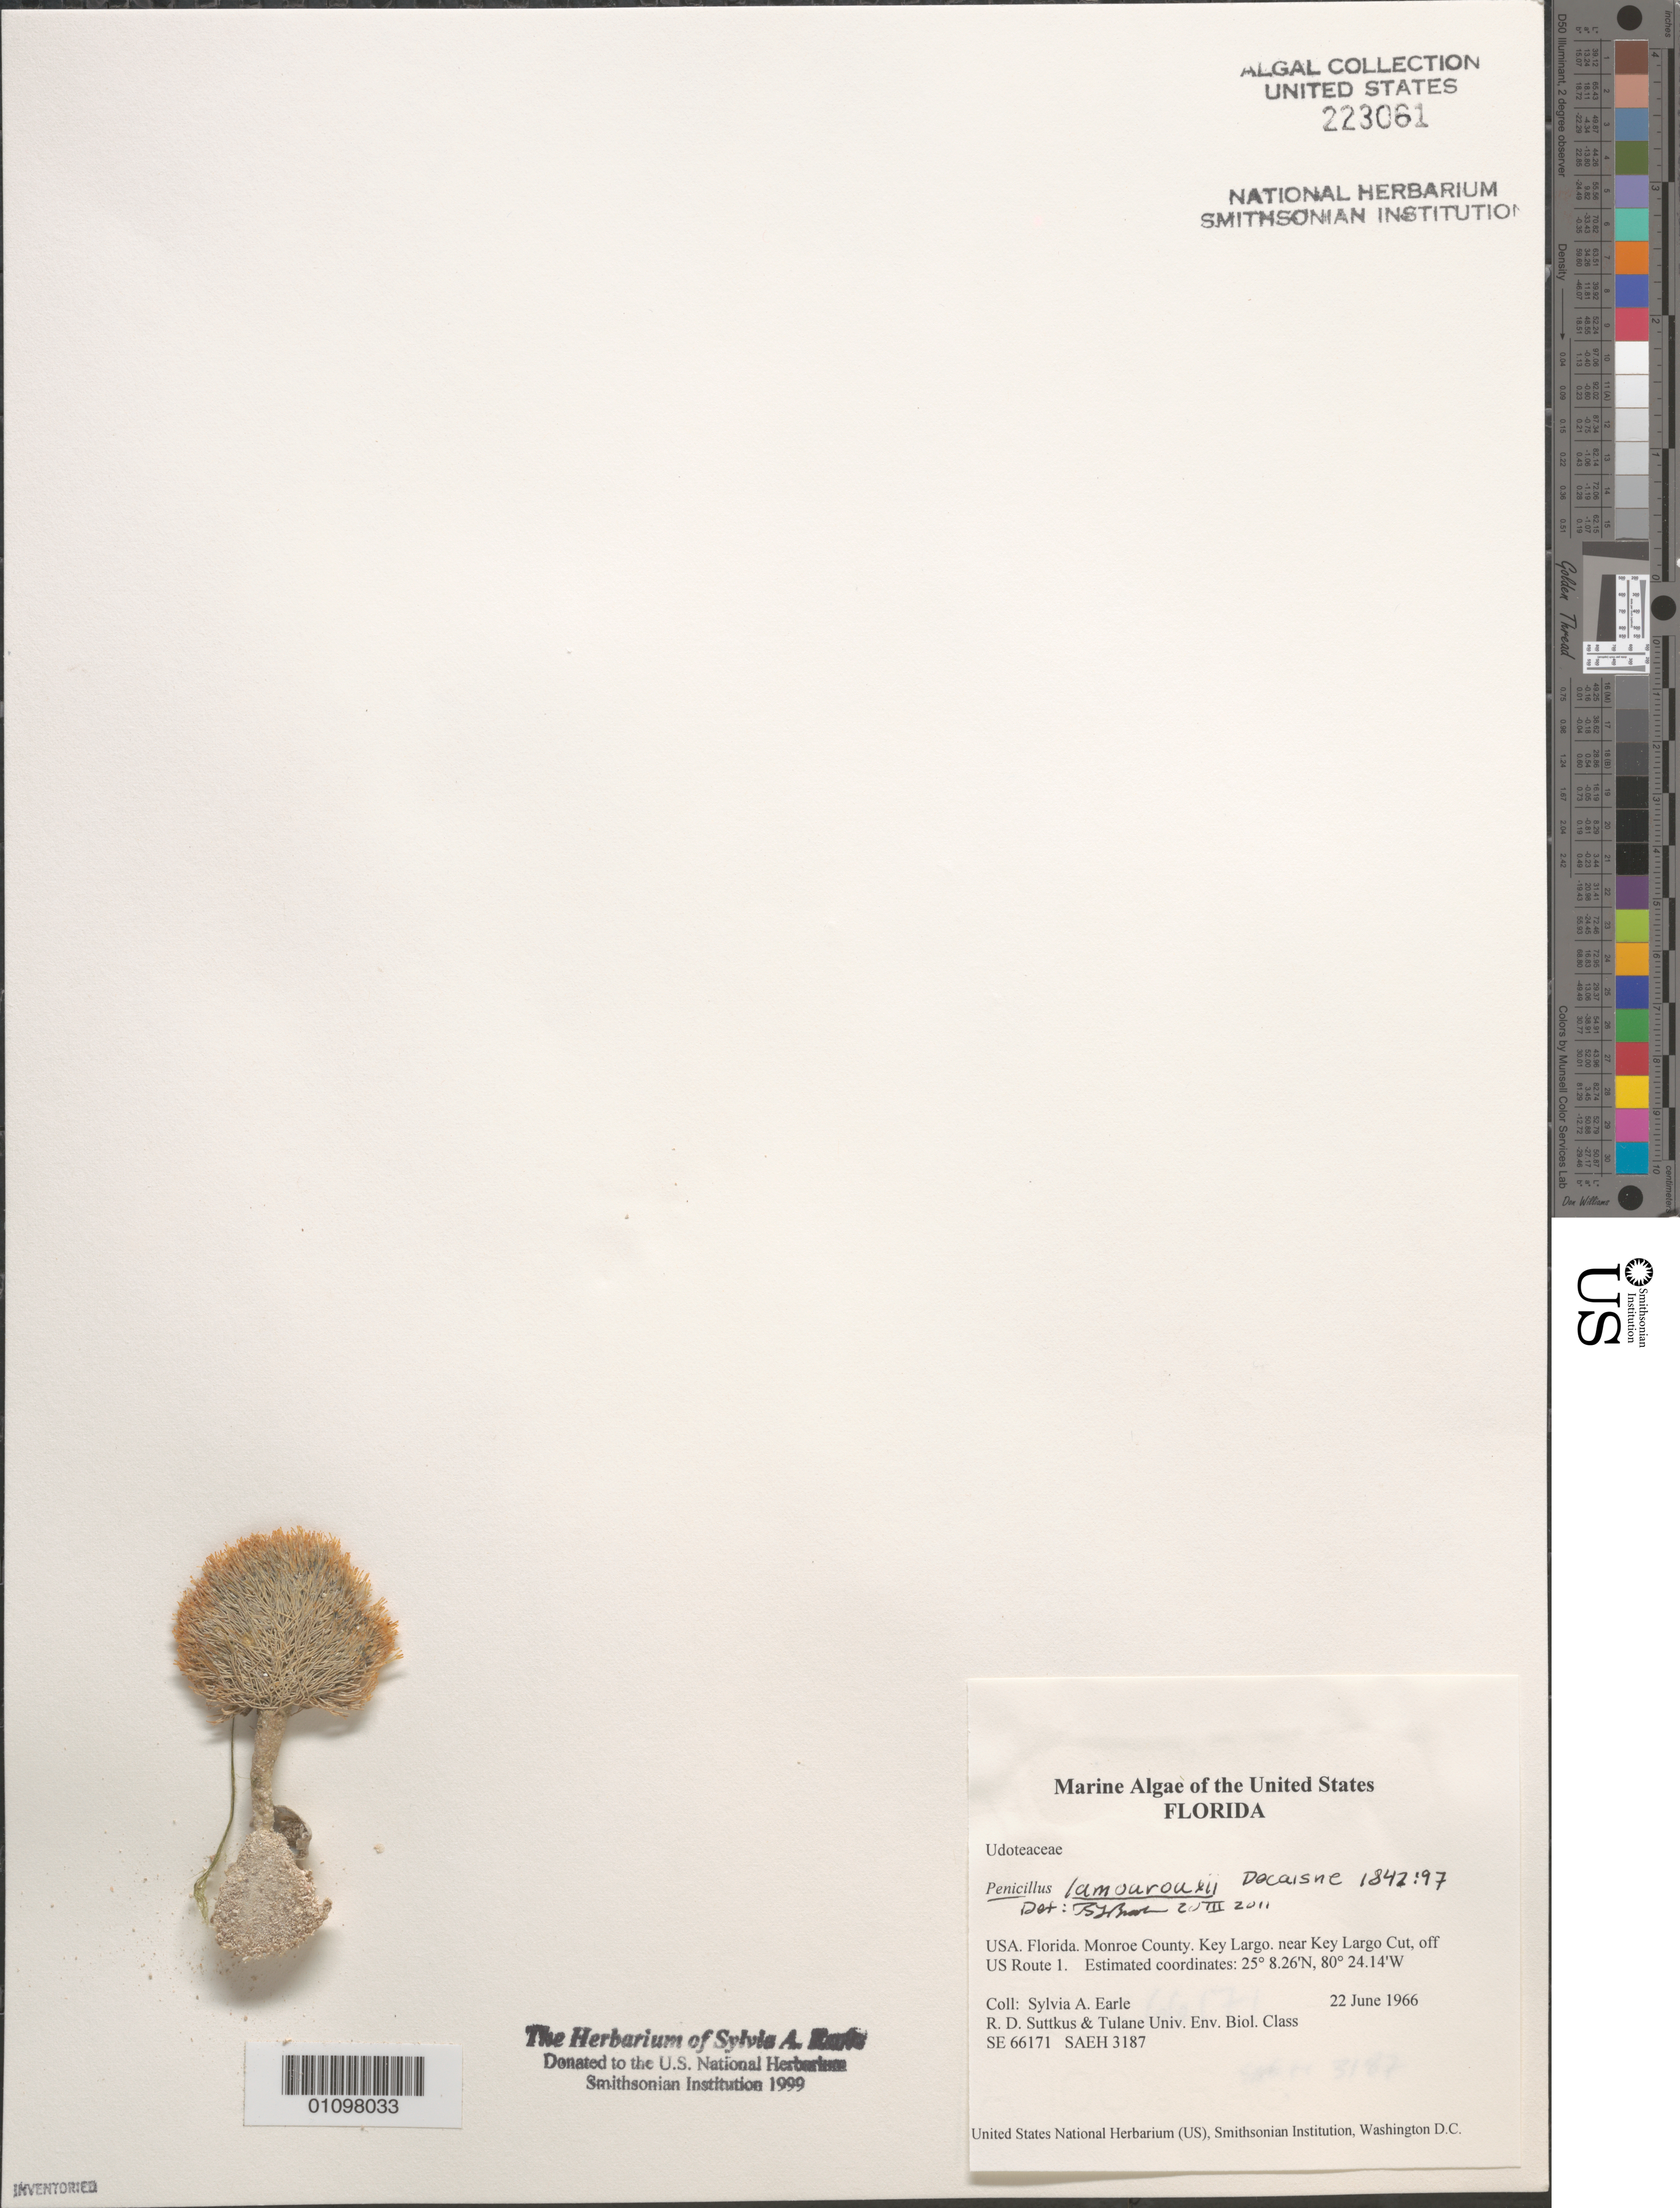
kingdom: Plantae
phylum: Chlorophyta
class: Ulvophyceae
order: Bryopsidales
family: Udoteaceae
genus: Penicillus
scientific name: Penicillus lamourouxii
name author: Decne.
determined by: Brooks, B. L., (BOT), Smithsonian Institution - National Museum of Natural History (UNITED STATES)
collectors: S. A. Earle, R. Suttkus & Tulane Univ. Env. Biol. Class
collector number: SE 66171 & SAEH 3187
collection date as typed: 22 Jun 1966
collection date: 1966-06-22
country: United States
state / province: Florida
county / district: Monroe County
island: Key Largo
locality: Near Key Largo Cut, off US Route 1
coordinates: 25 8.26'N, 80 24.14'W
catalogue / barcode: US 223061